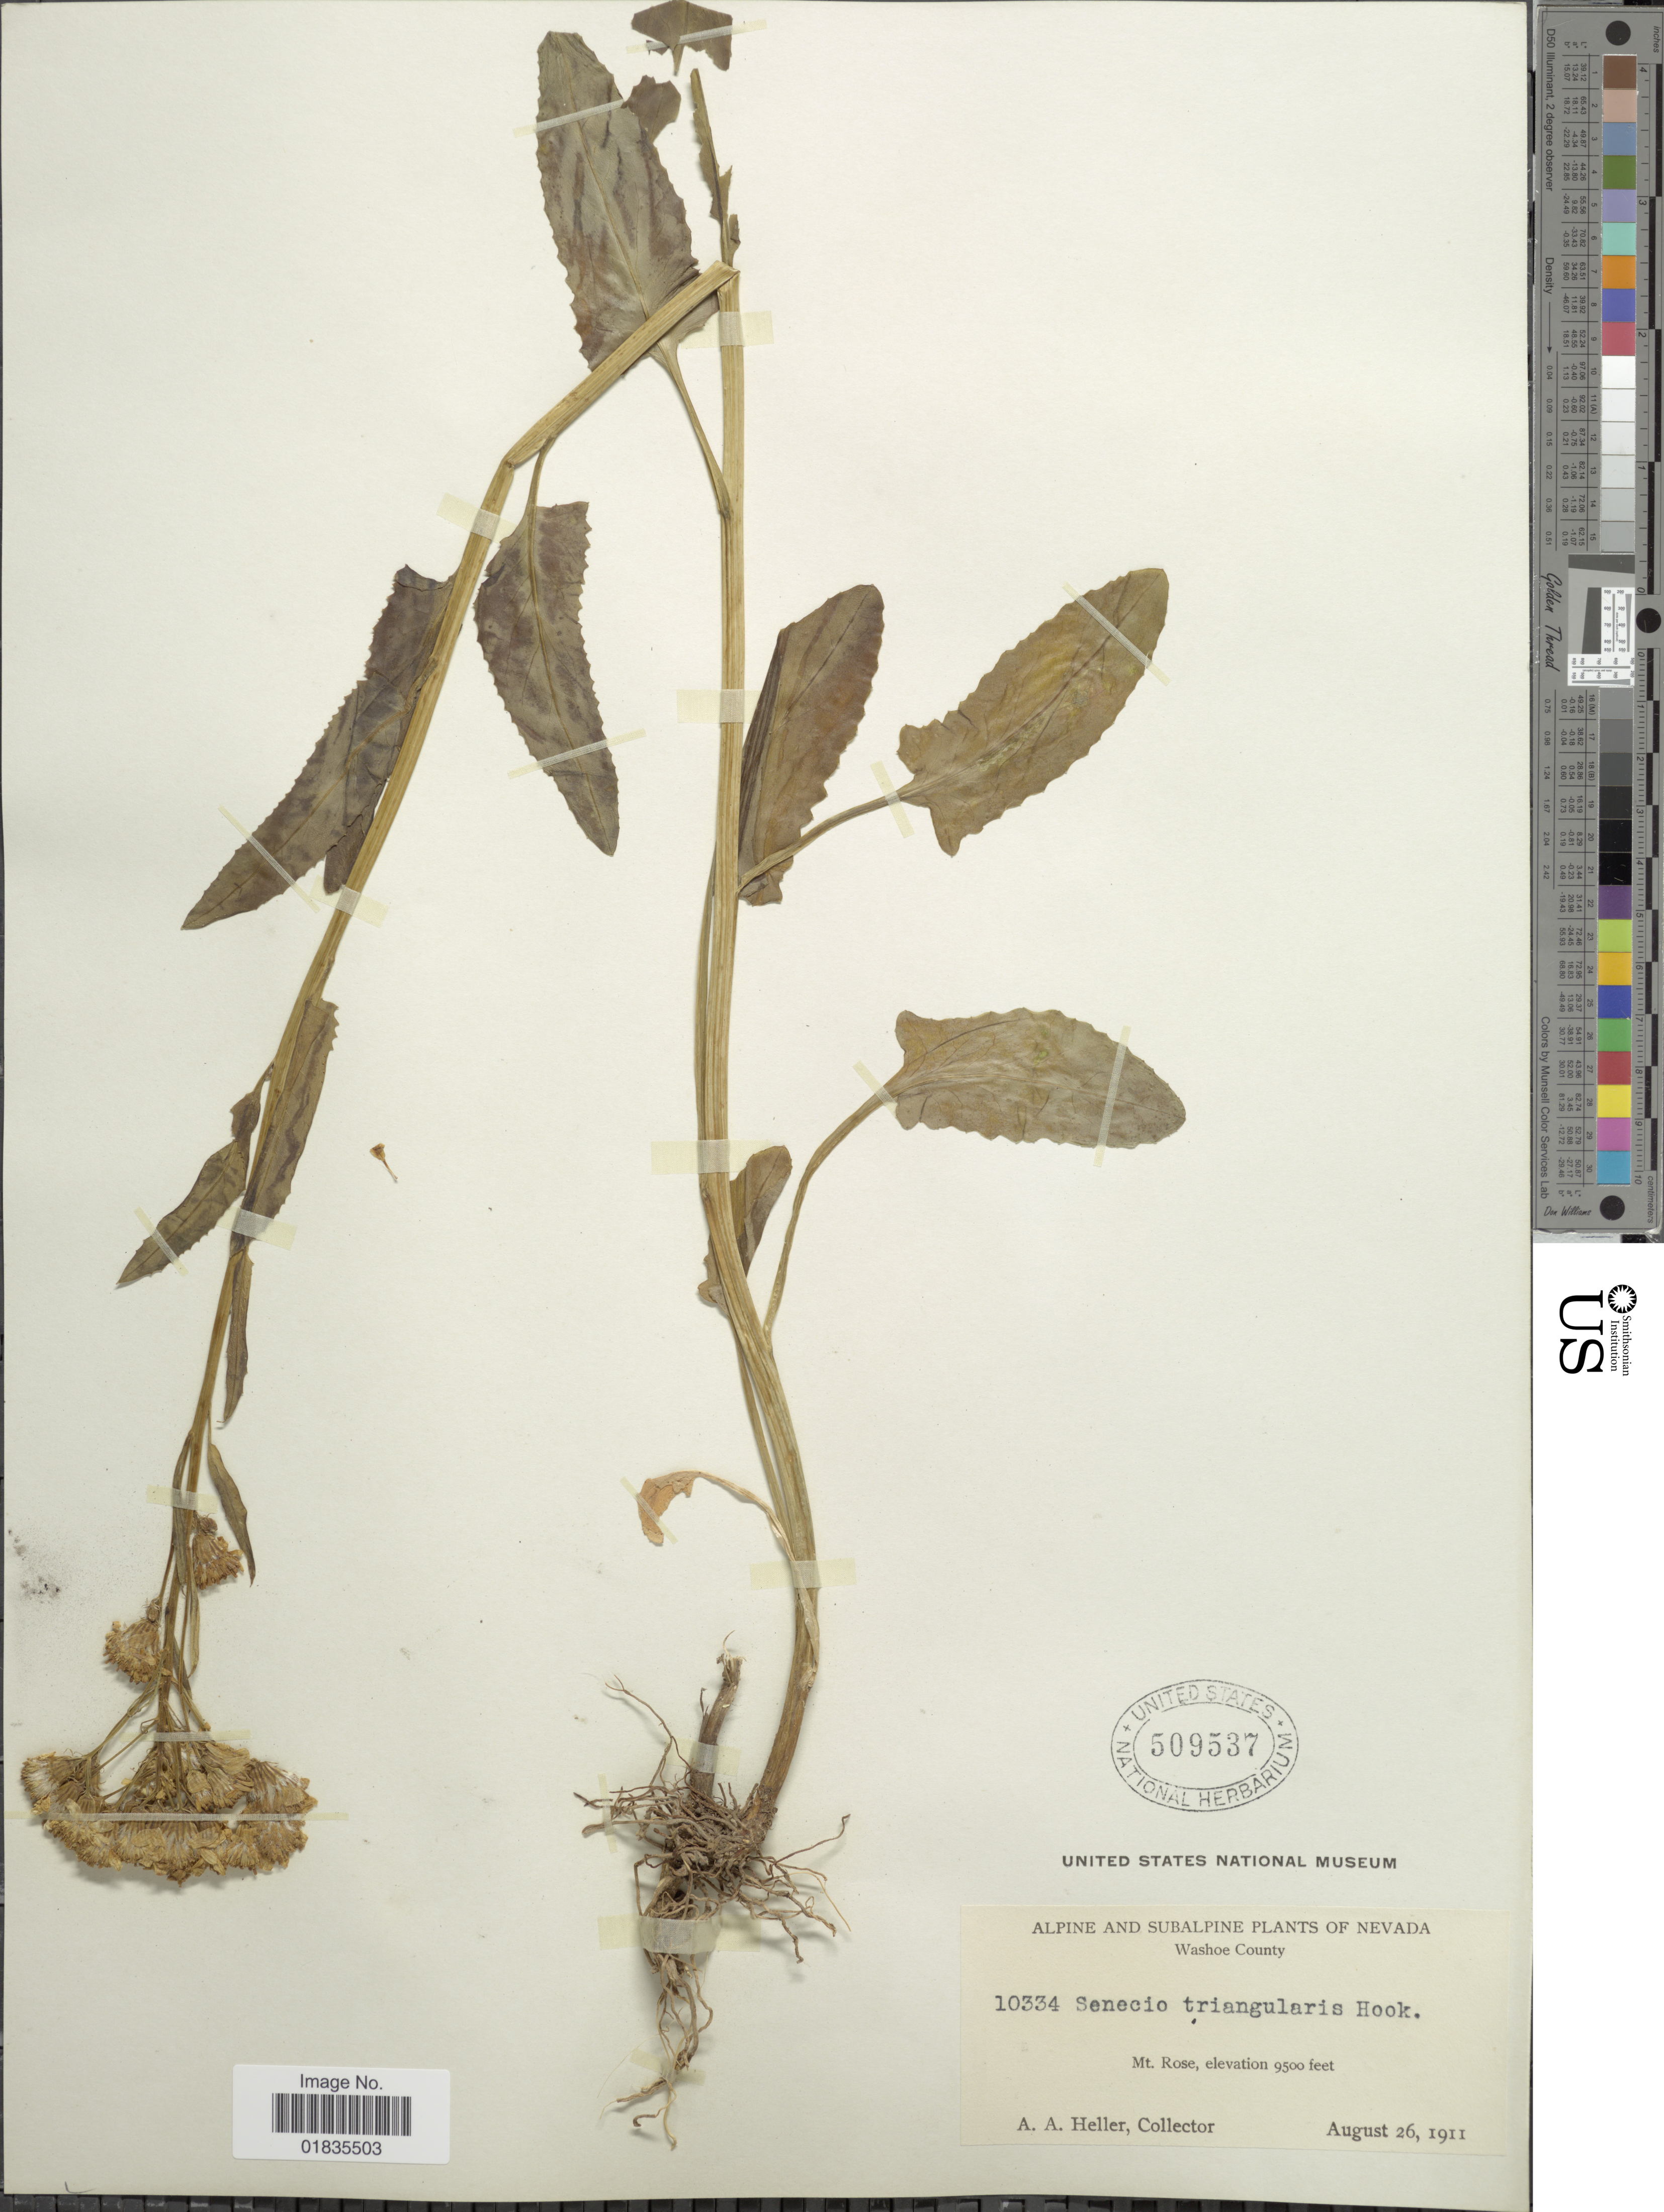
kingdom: Plantae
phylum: Tracheophyta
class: Magnoliopsida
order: Asterales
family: Asteraceae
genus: Senecio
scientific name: Senecio triangularis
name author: Hook.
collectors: A. A. Heller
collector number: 10334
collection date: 1911-08-26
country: United States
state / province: Nevada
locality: Washoe County, Mt. Rose.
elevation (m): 2896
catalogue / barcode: US 509537